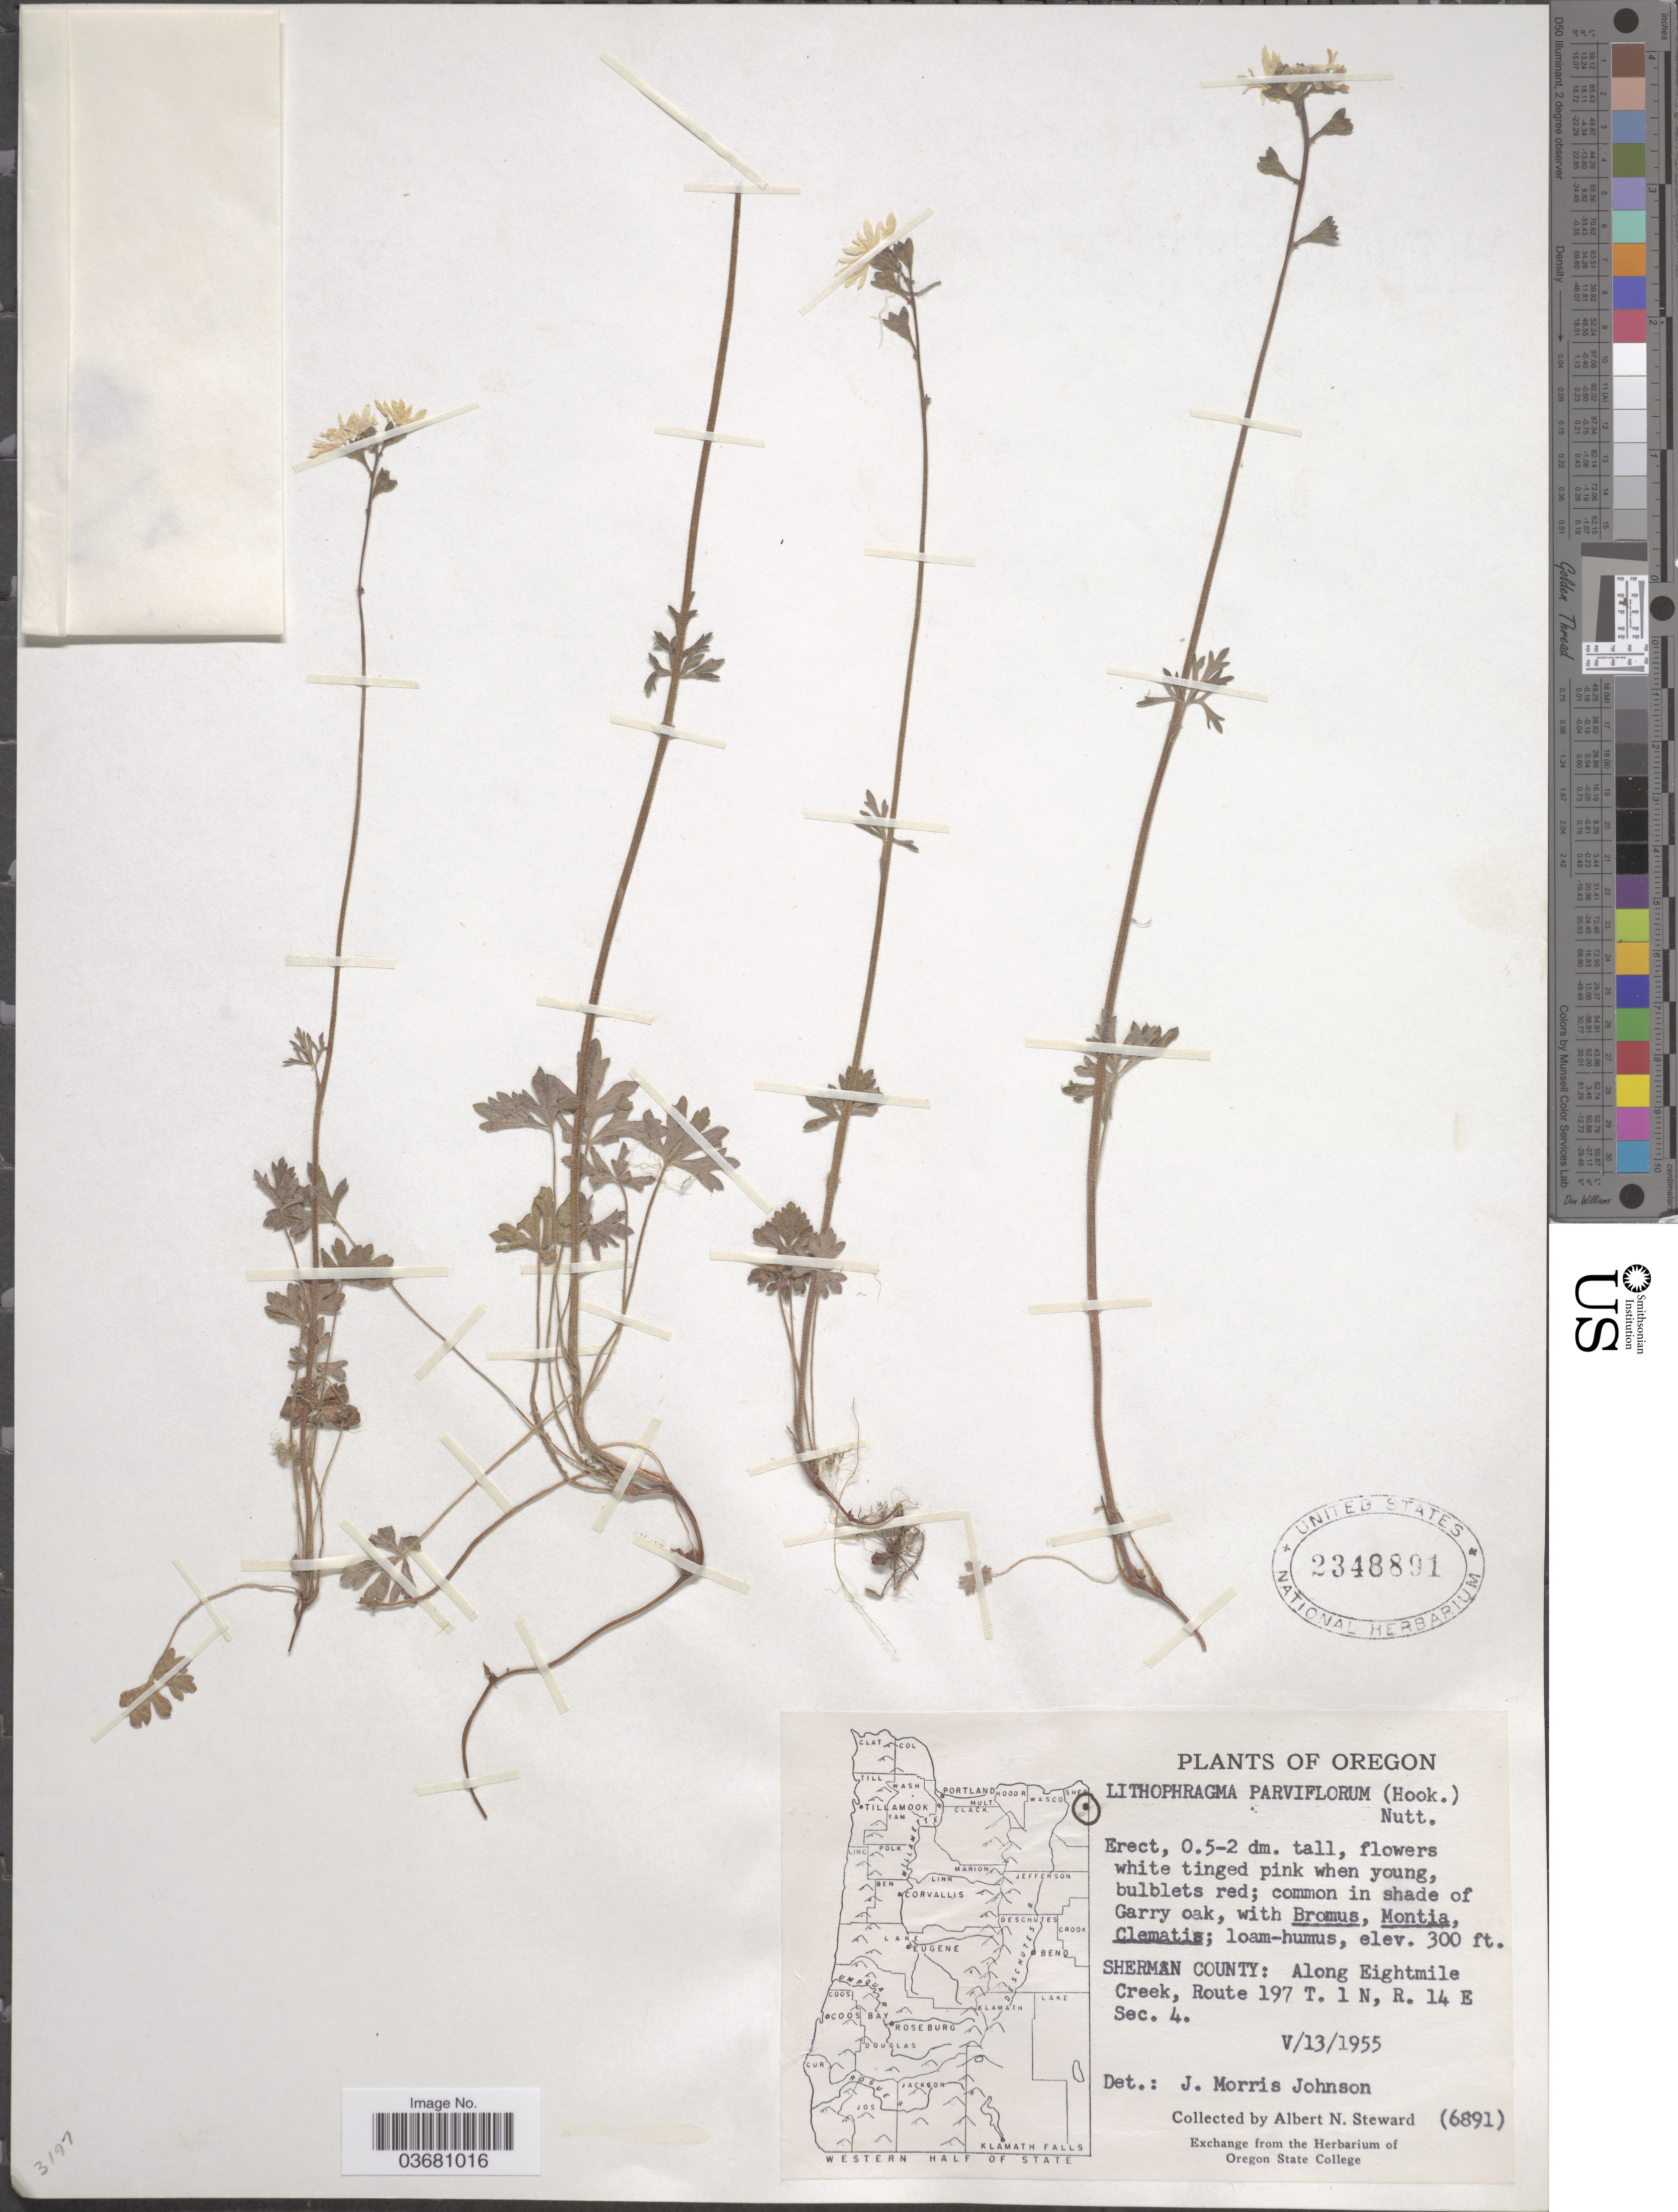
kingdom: Plantae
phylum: Tracheophyta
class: Magnoliopsida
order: Saxifragales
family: Saxifragaceae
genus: Lithophragma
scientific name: Lithophragma parviflorum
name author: (Hook.) Nutt.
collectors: A. N. Steward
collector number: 6891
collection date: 1955-05-13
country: United States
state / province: Oregon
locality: Sherman County: Along Eightmile Creek, Route 197 T. 1 N, R. 14 E Sec. 4.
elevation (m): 91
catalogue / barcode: US 2348891